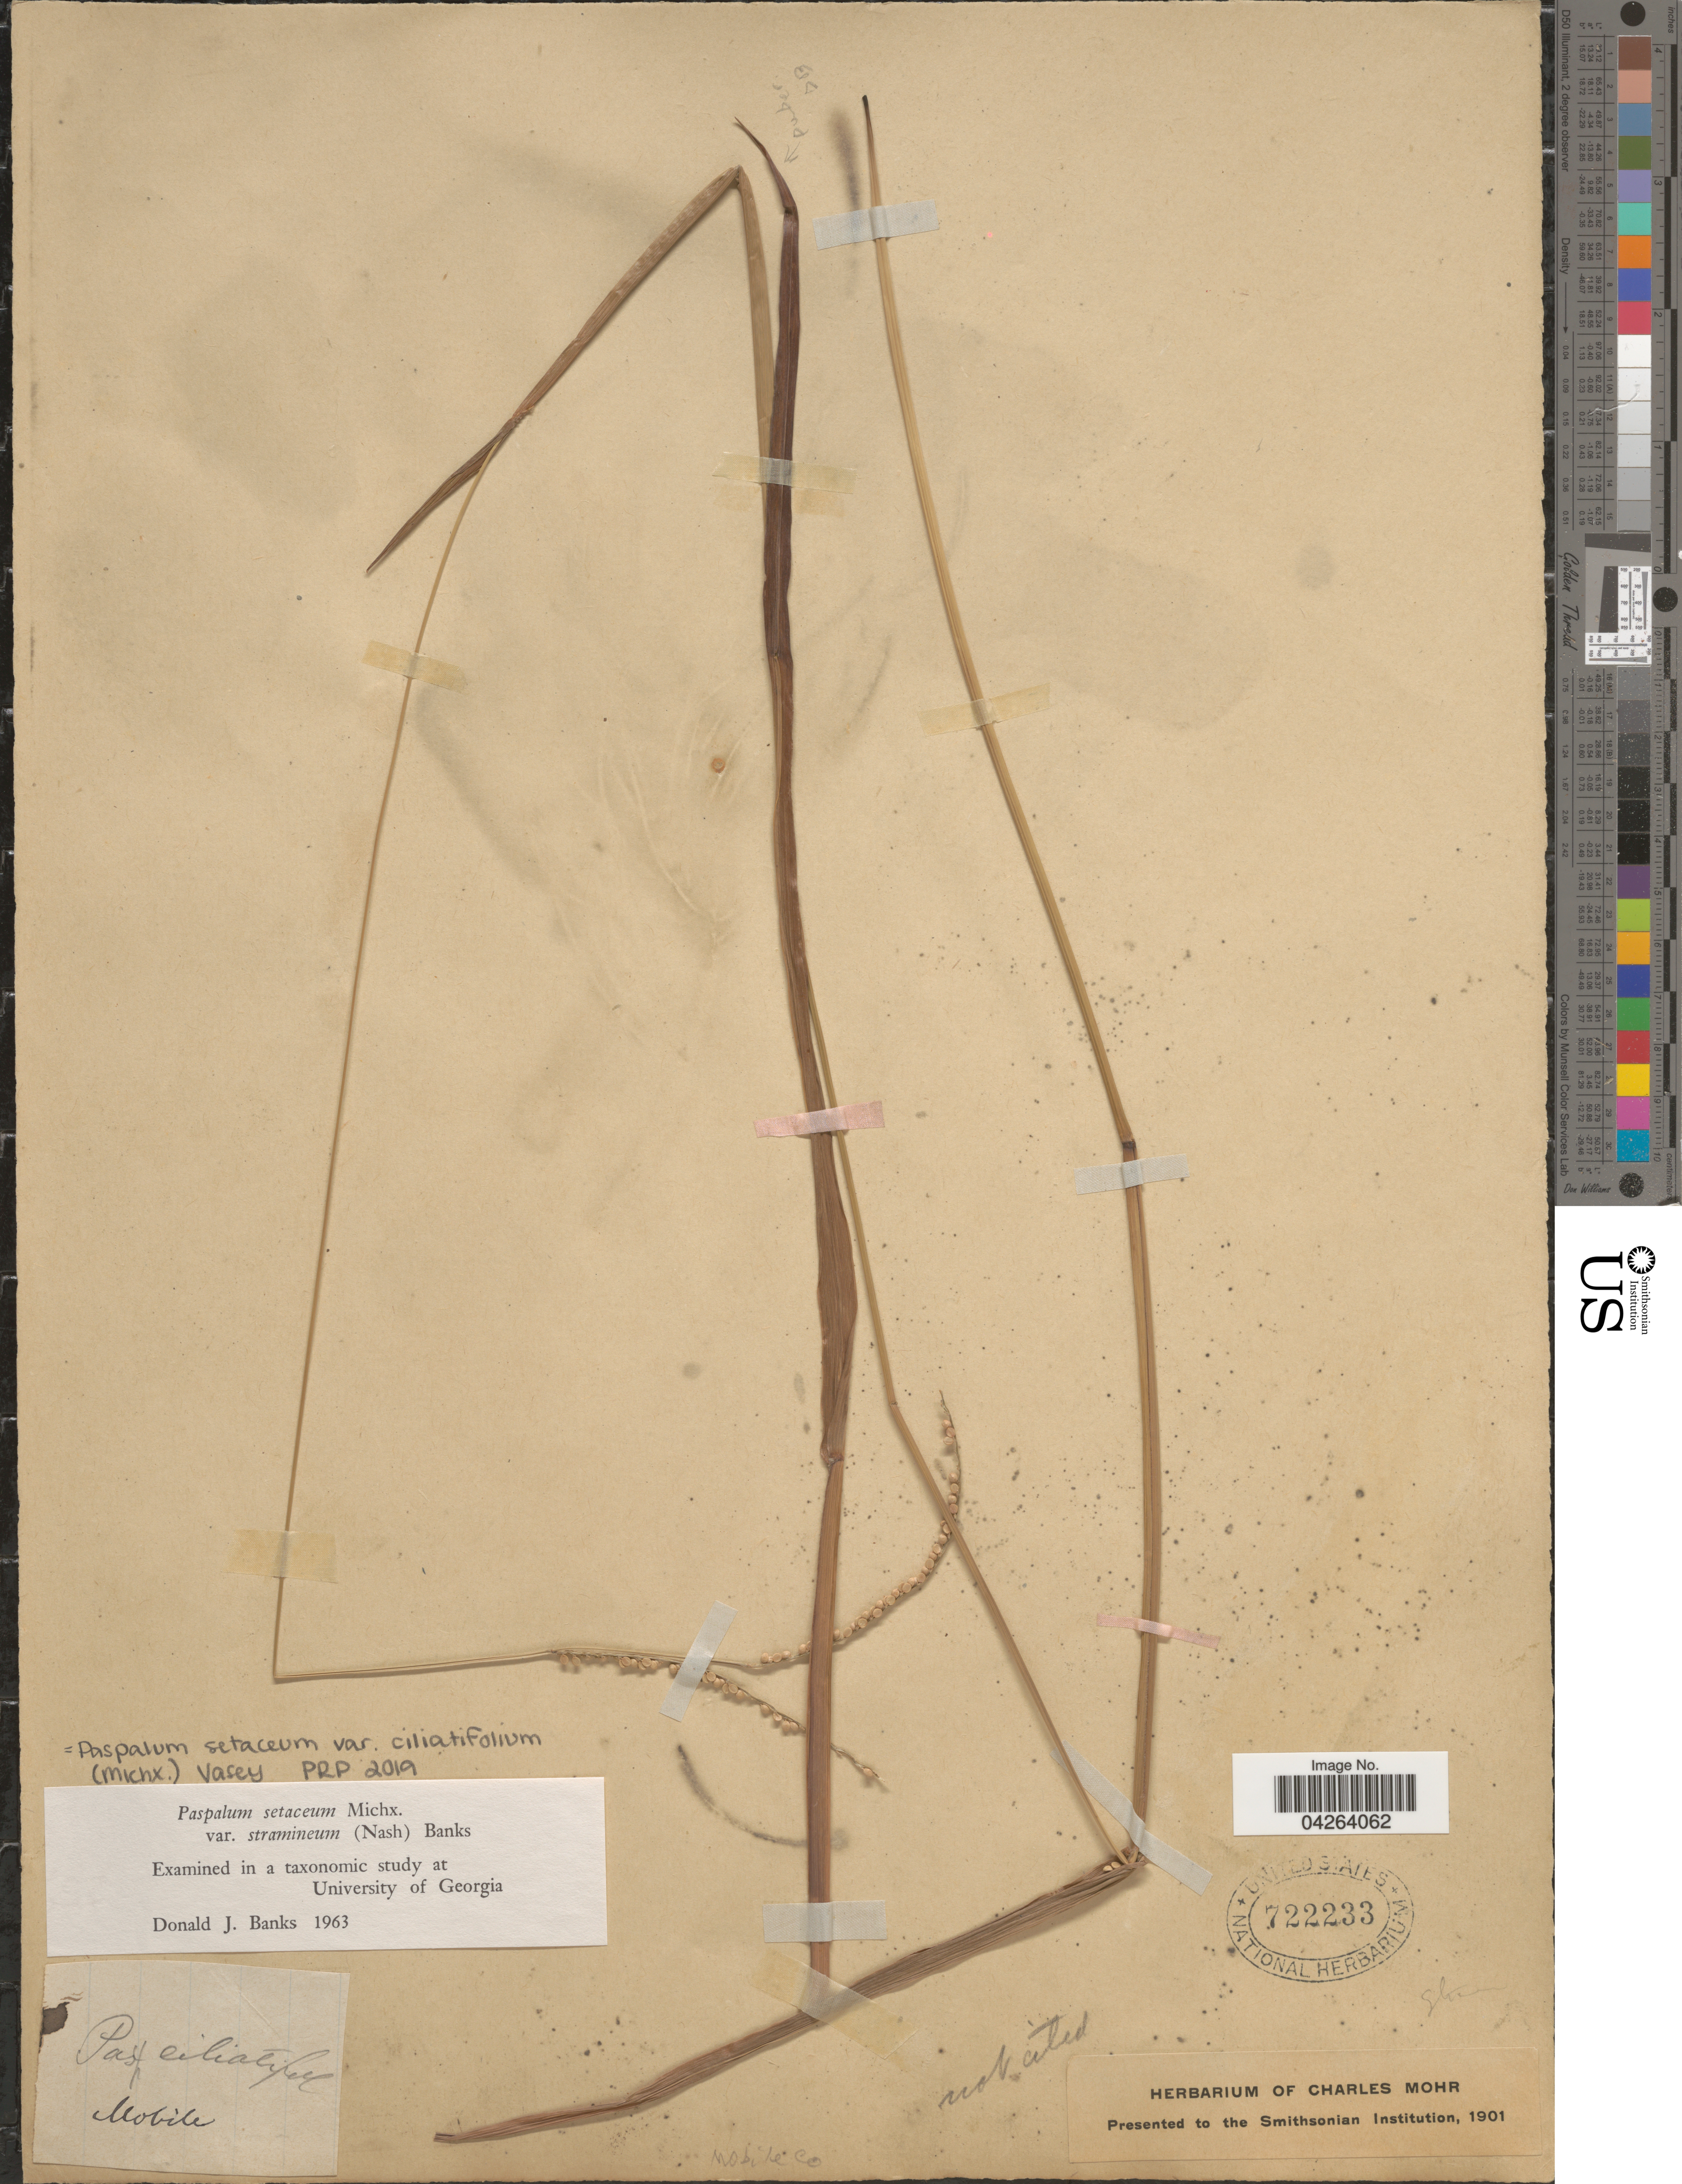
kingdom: Plantae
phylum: Tracheophyta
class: Liliopsida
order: Poales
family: Poaceae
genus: Paspalum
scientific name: Paspalum setaceum var. ciliatifolium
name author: (Michx.) Vasey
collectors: ex herb. Charles Mohr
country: United States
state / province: Alabama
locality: Mobile. Mobile Co.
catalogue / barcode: US 722233